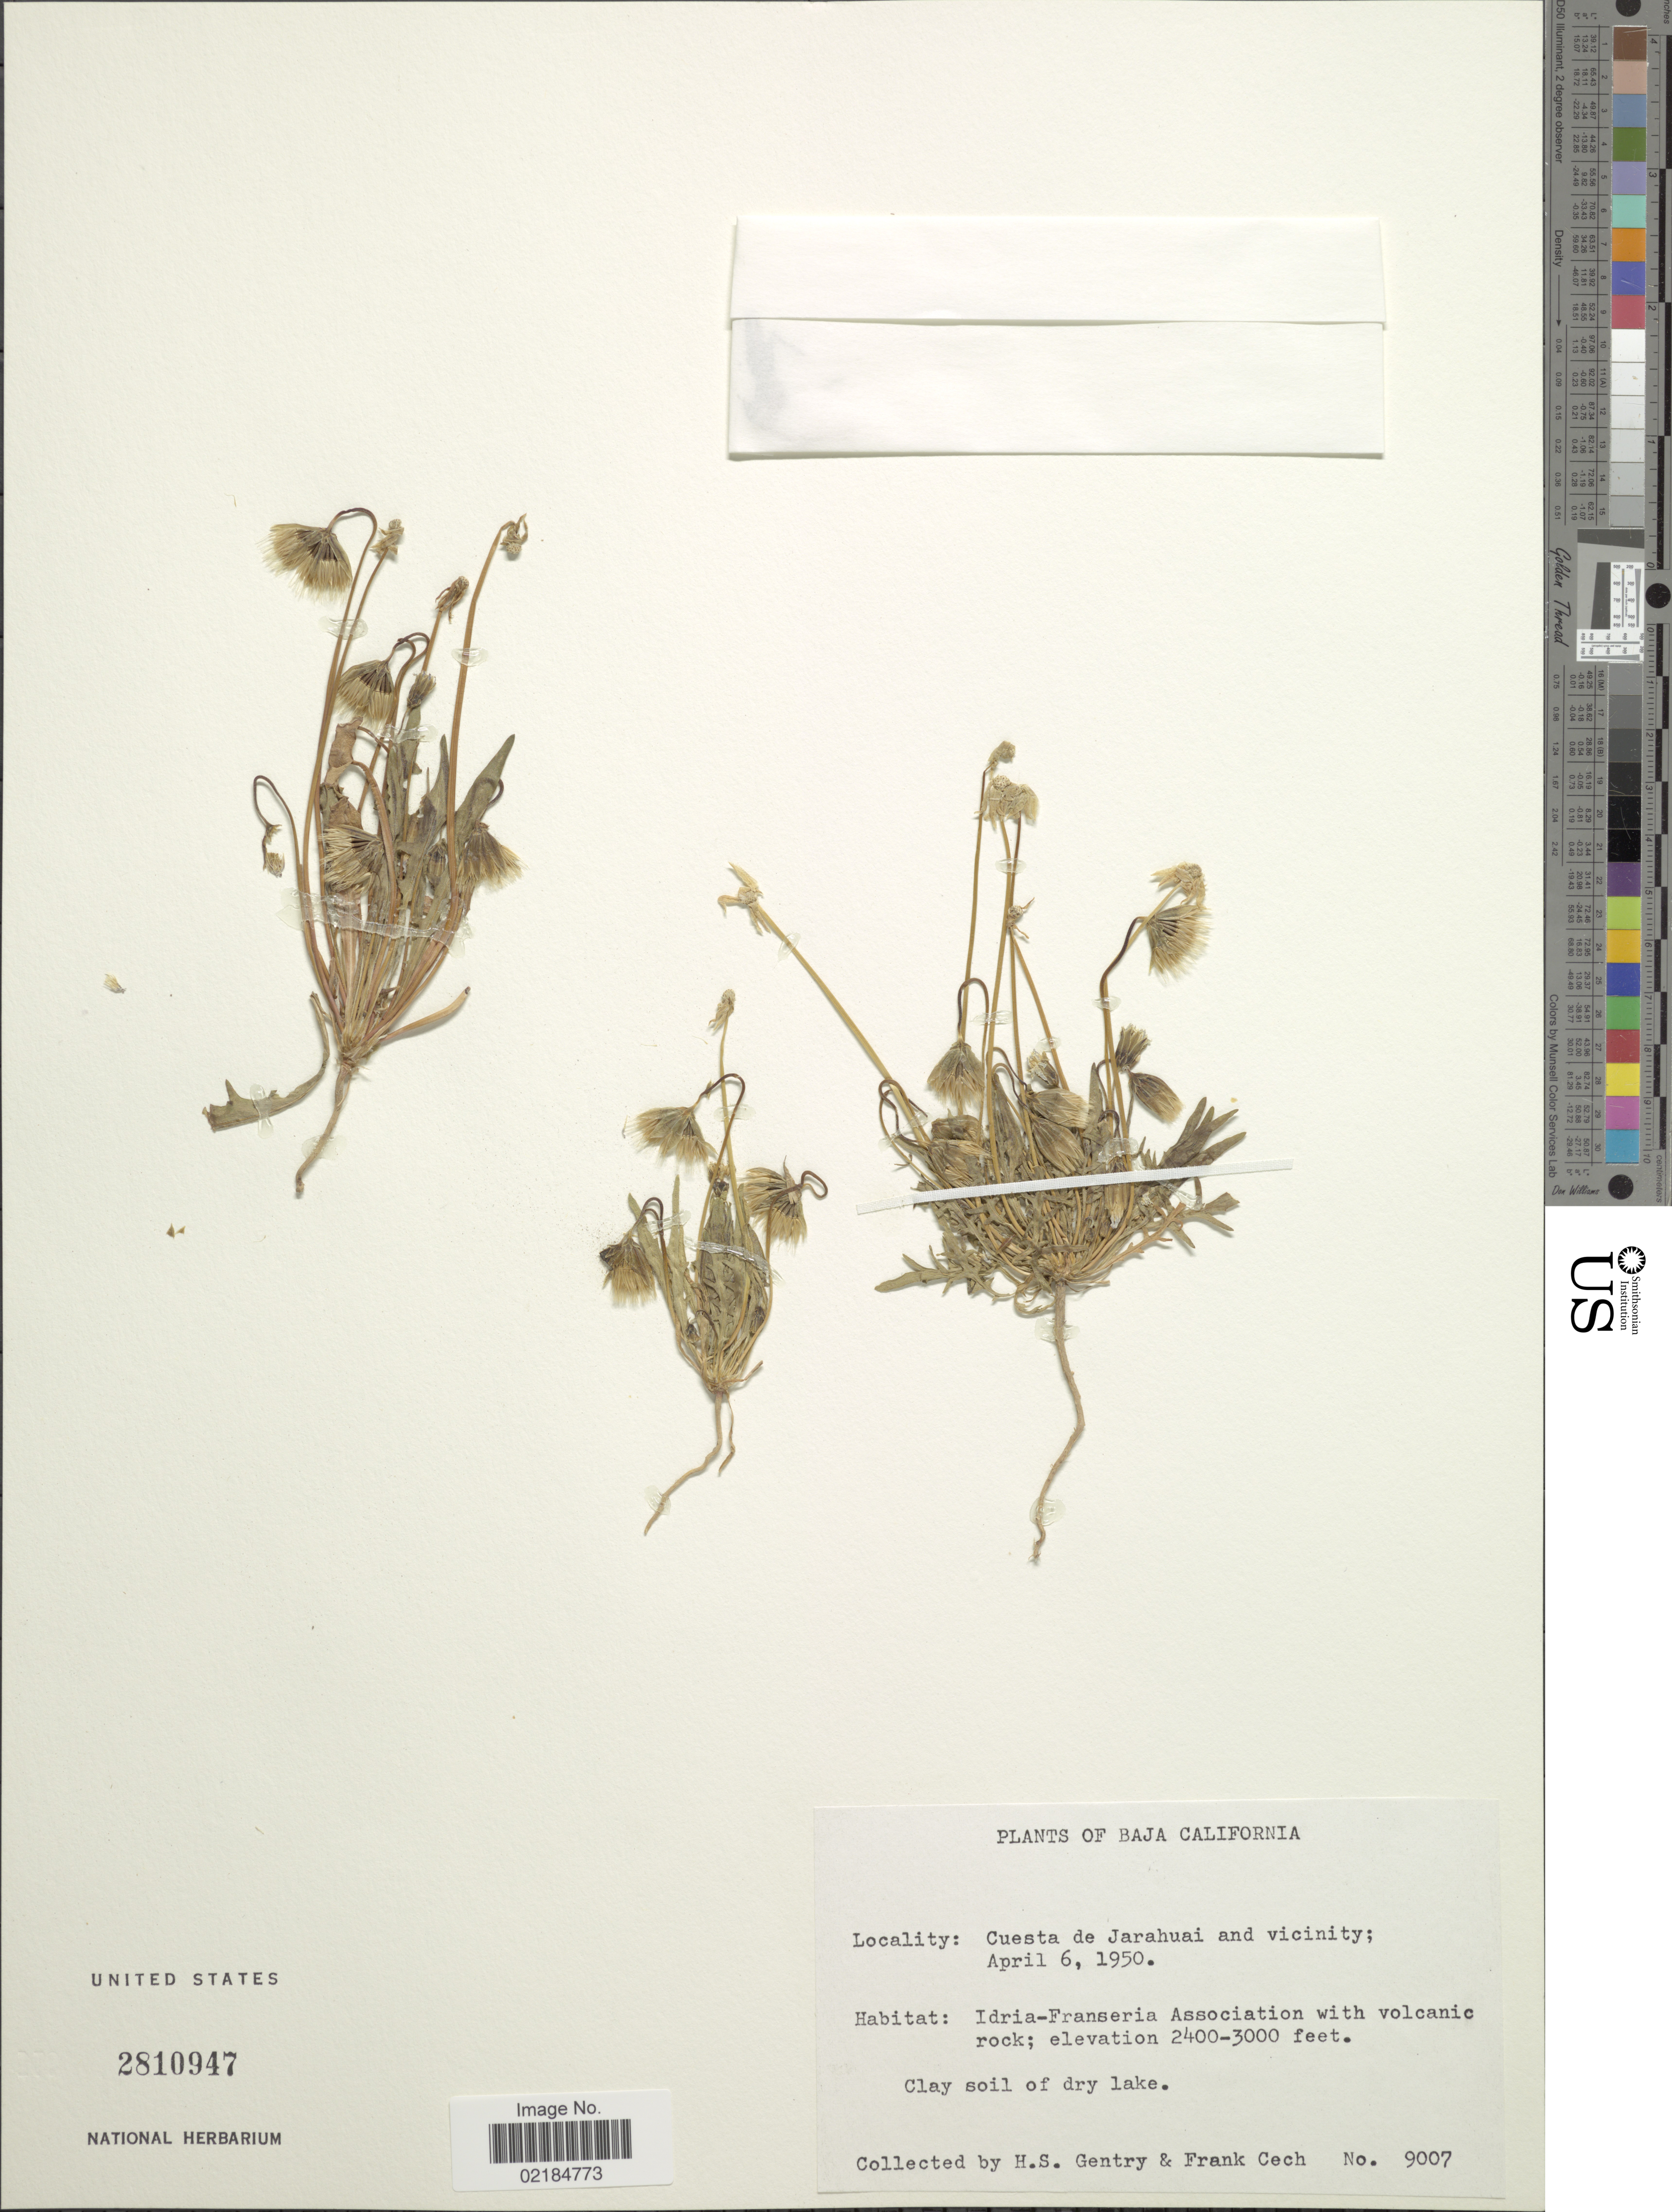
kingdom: Plantae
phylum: Tracheophyta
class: Magnoliopsida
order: Asterales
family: Asteraceae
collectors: H. S. Gentry & F. Cech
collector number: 9007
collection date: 1950-04-06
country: Mexico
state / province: Baja California Norte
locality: Cuesta de Jarahuao and vicinity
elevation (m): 732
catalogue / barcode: US 2810947